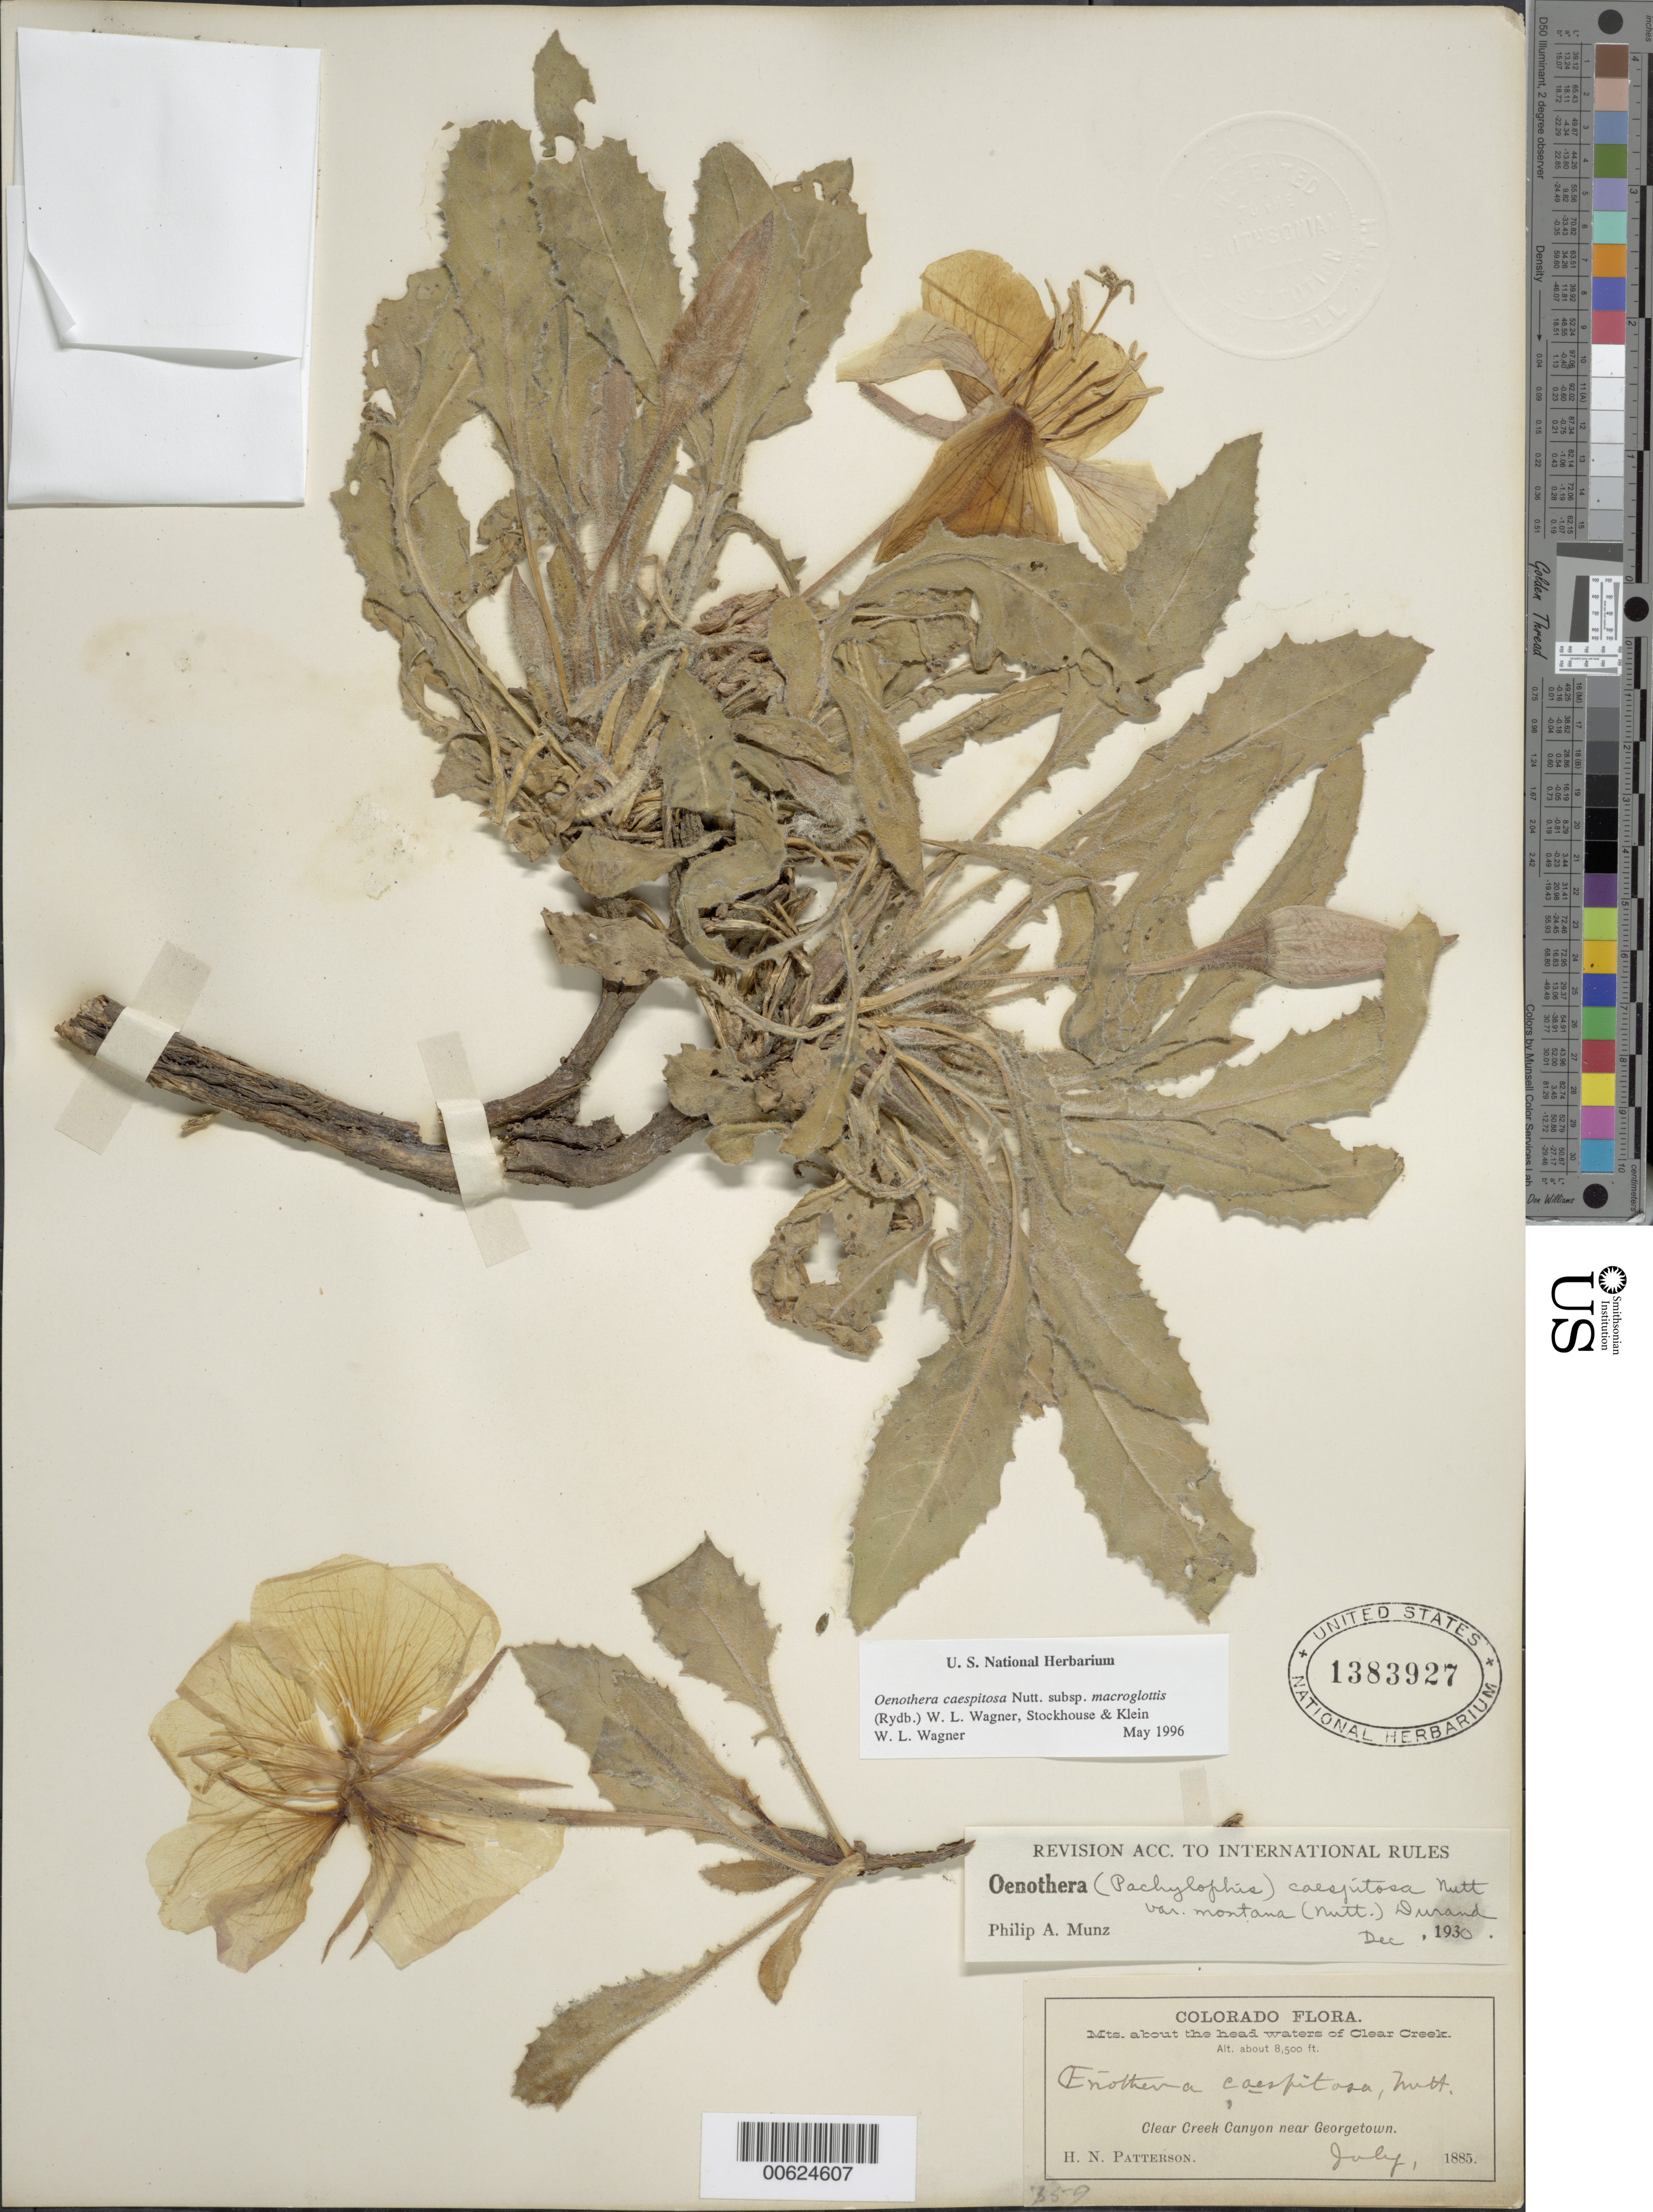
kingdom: Plantae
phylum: Tracheophyta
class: Magnoliopsida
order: Myrtales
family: Onagraceae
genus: Oenothera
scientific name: Oenothera cespitosa subsp. macroglottis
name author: (Rydb.) W.L. Wagner et al.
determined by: Wagner, W. L., (BOT), Smithsonian Institution - National Museum of Natural History (UNITED STATES)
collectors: H. N. Patterson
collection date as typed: Jul 1885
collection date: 1885-07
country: United States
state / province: Colorado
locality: Clear Creek Canyon near Georgetown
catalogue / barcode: US 1383927